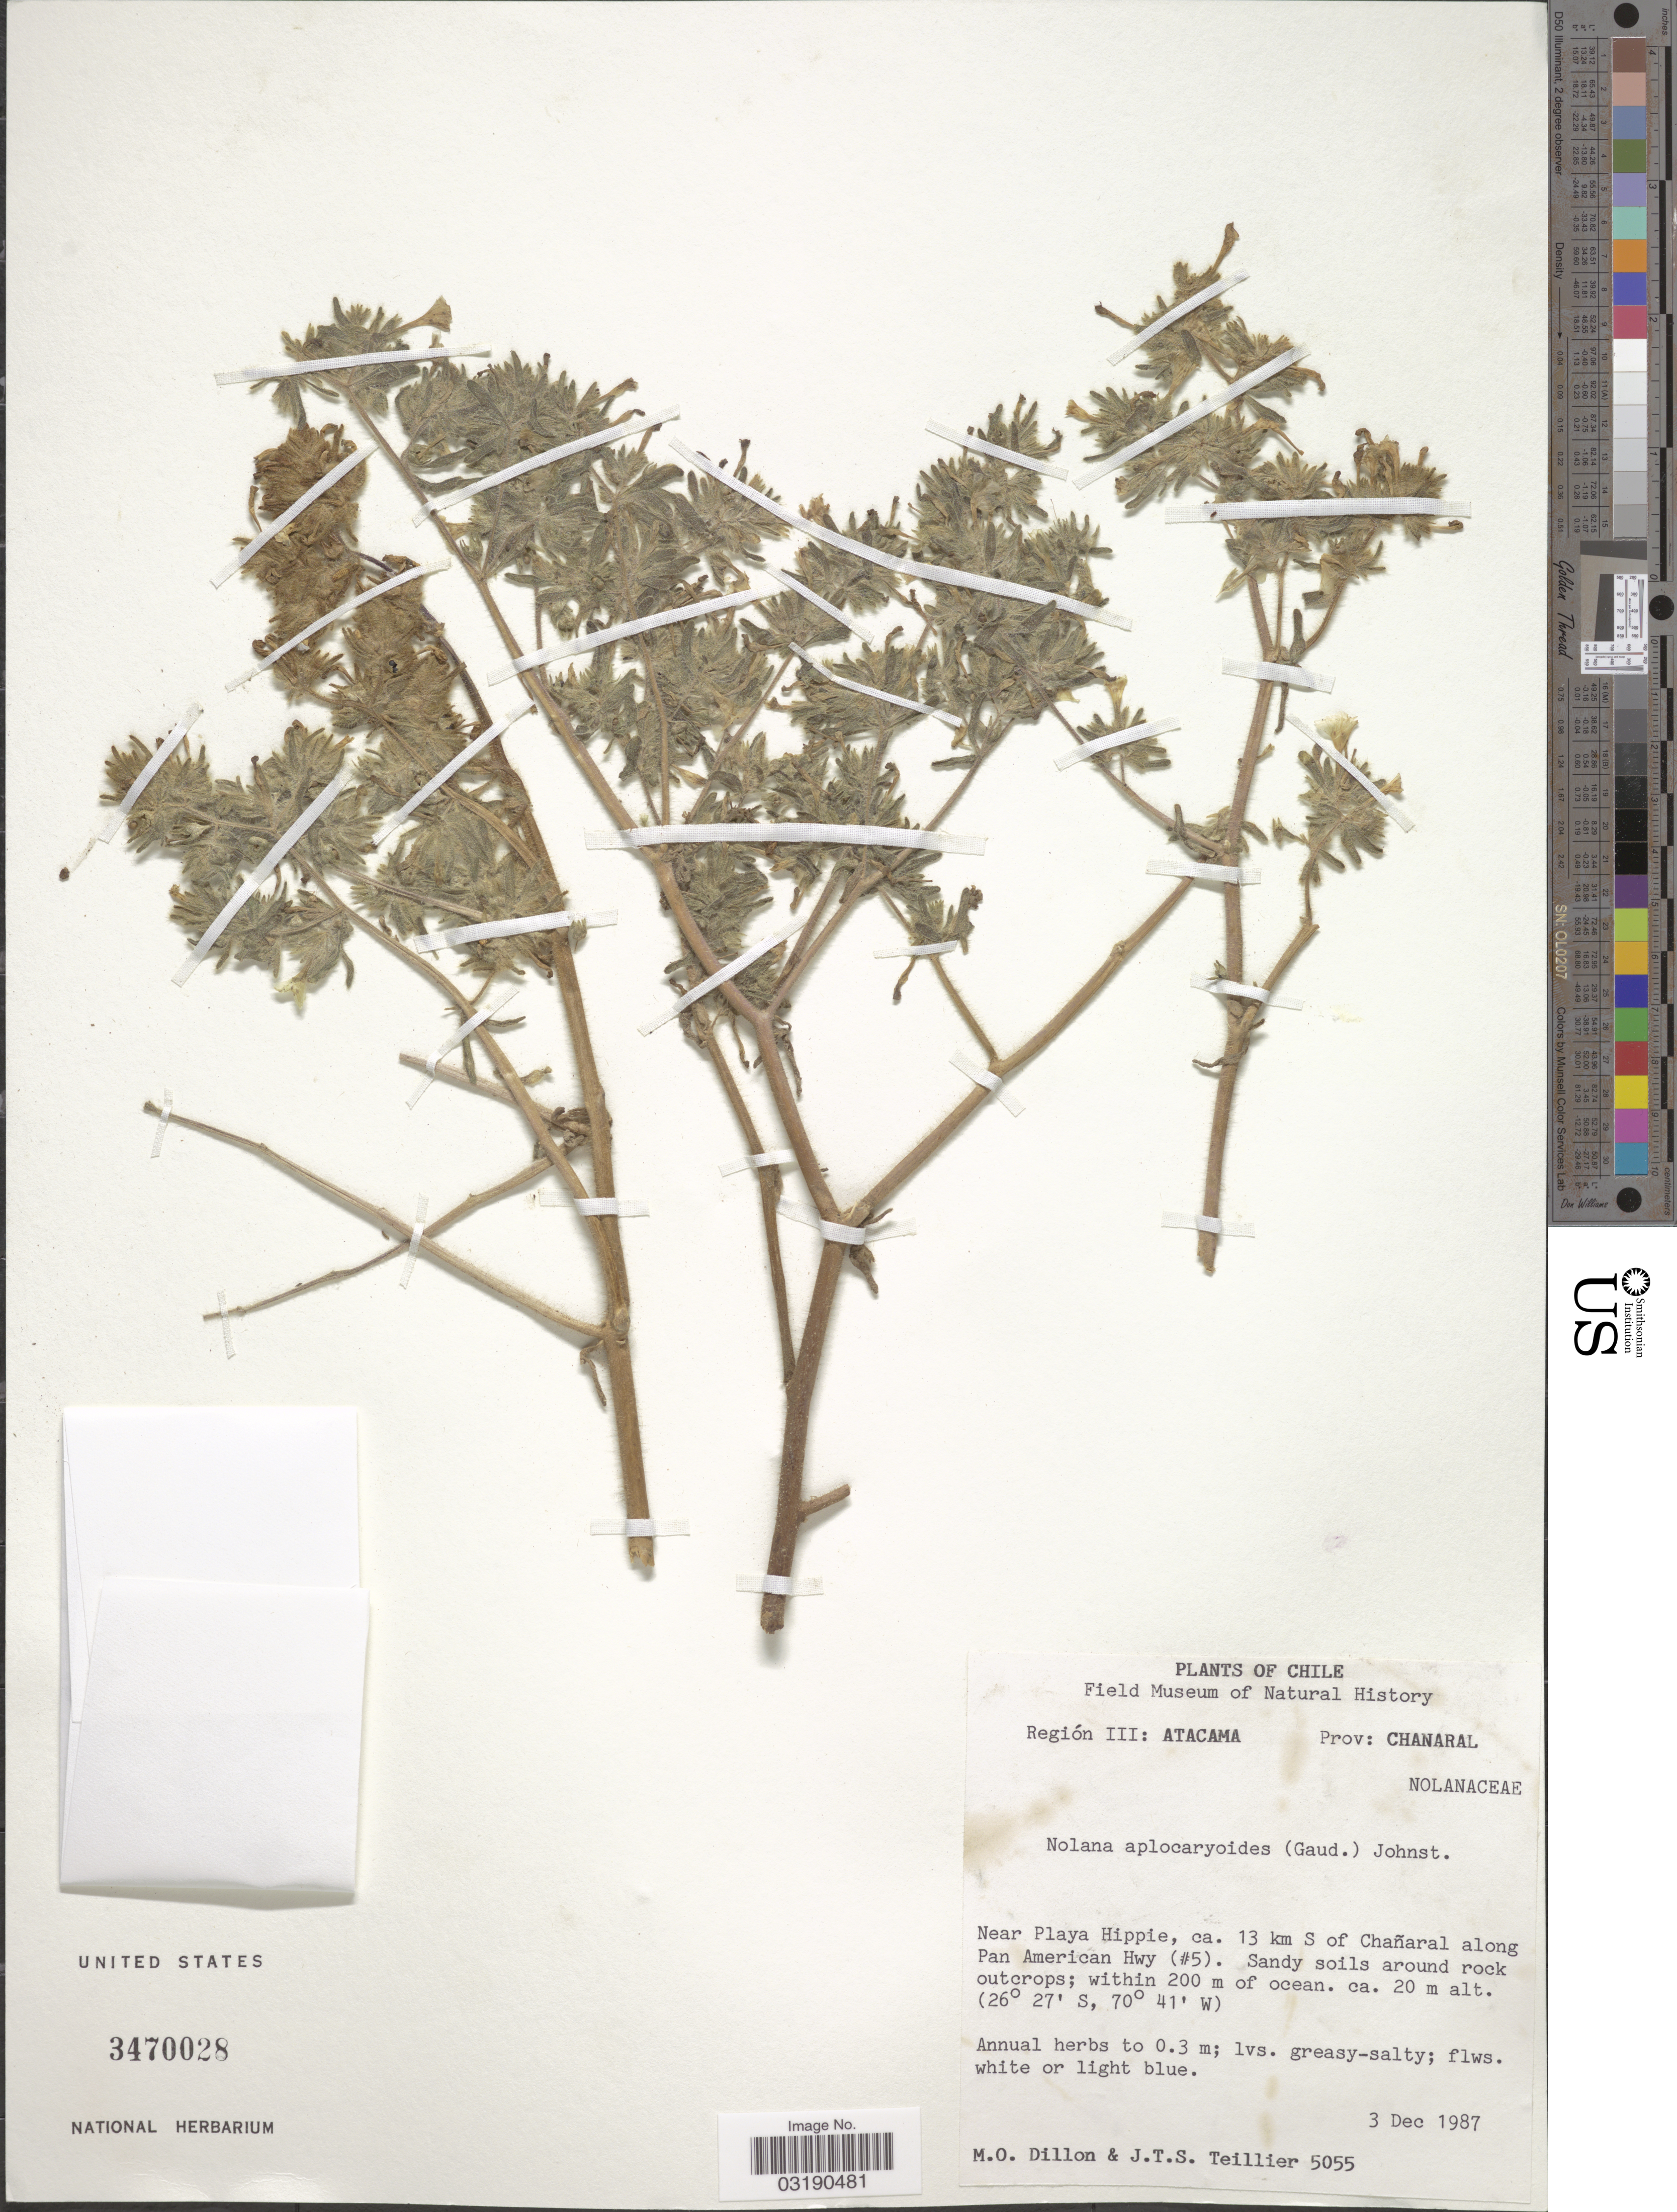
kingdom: Plantae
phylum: Tracheophyta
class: Magnoliopsida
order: Solanales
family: Solanaceae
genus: Nolana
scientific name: Nolana aplocaryoides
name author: (Gaudich.) I.M. Johnst.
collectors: M. O. Dillon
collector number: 5055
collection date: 1987-12-03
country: Chile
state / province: Atacama (III)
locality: Región III: Atacama Prov.: Chanaral, Near Playa Hippie, ca. 13 km S of Chañaral along Pan American Hwy (#5)., within 200 m of ocean.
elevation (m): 20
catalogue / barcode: US 3470028